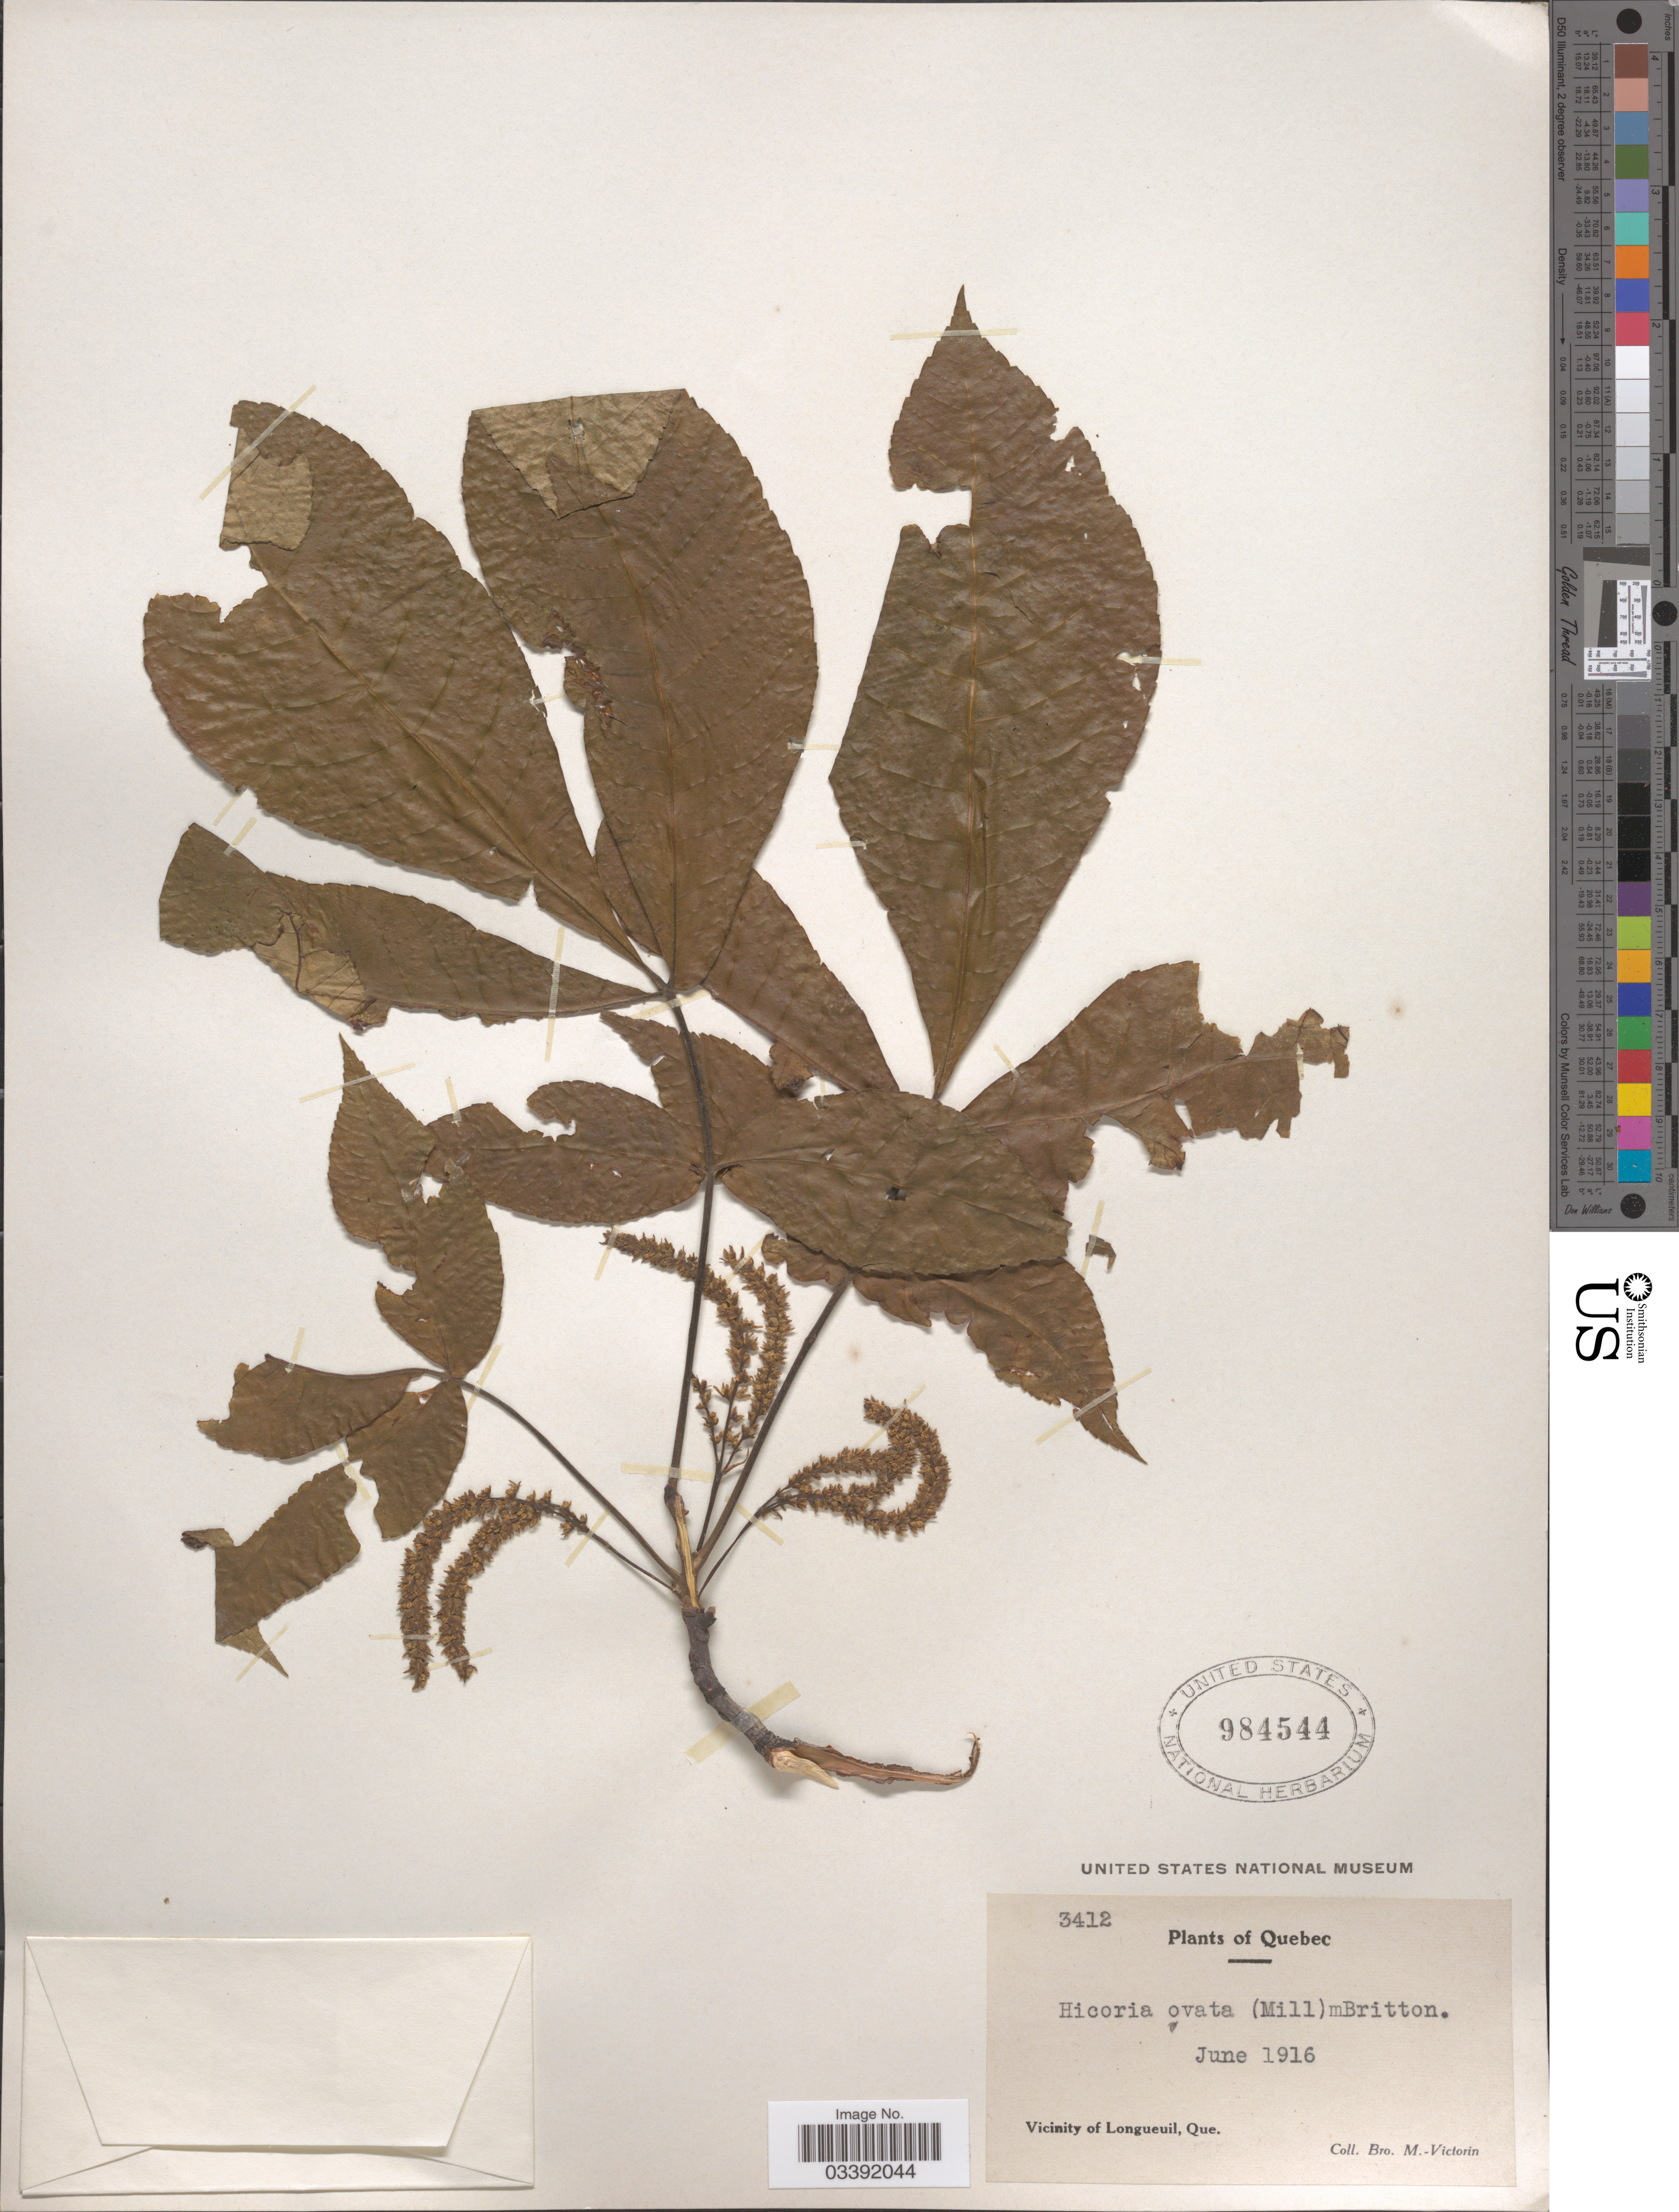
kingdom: Plantae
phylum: Tracheophyta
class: Magnoliopsida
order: Fagales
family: Juglandaceae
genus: Carya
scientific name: Carya ovata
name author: (Mill.) K. Koch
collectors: Fr. Marie-Victorin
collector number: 3412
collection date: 1916-06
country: Canada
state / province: Quebec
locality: Vicinity of Longueuil.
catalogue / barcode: US 984544